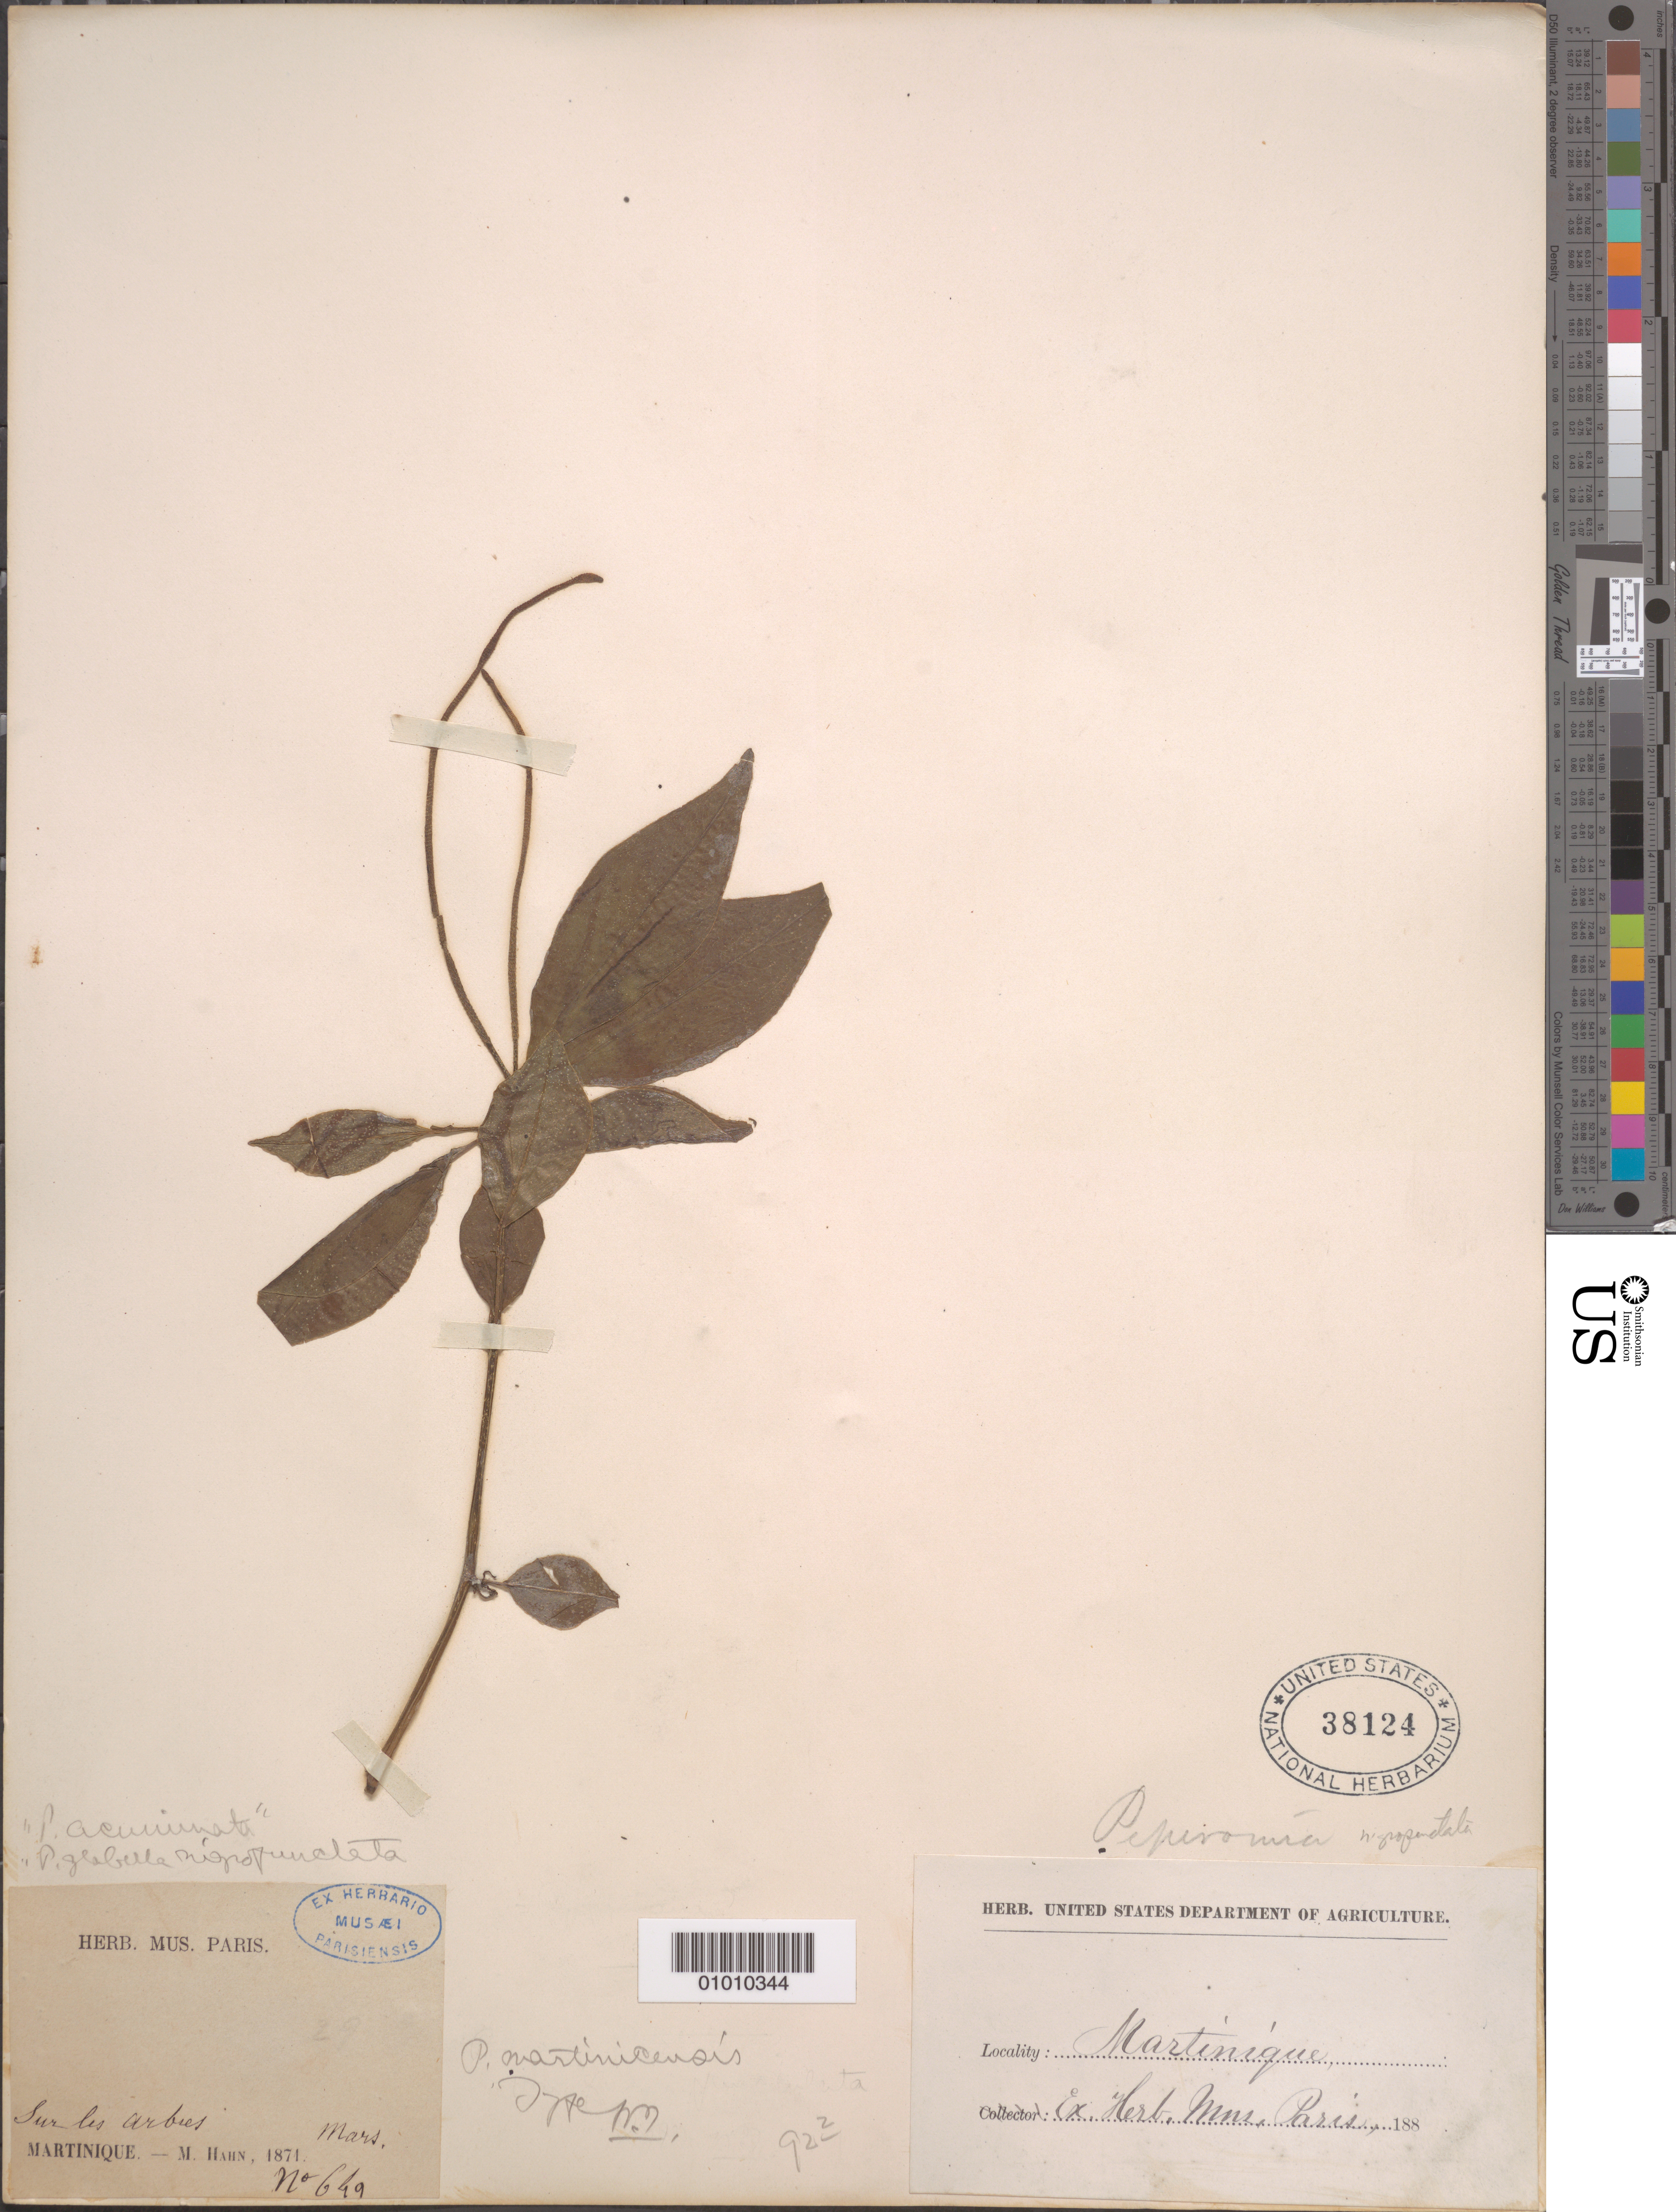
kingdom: Plantae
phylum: Tracheophyta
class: Magnoliopsida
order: Piperales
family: Piperaceae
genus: Peperomia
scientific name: Peperomia nigropunctata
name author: Miq.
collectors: M. Hahn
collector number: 649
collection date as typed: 1871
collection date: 1871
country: Martinique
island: Martinique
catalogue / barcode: US 38124